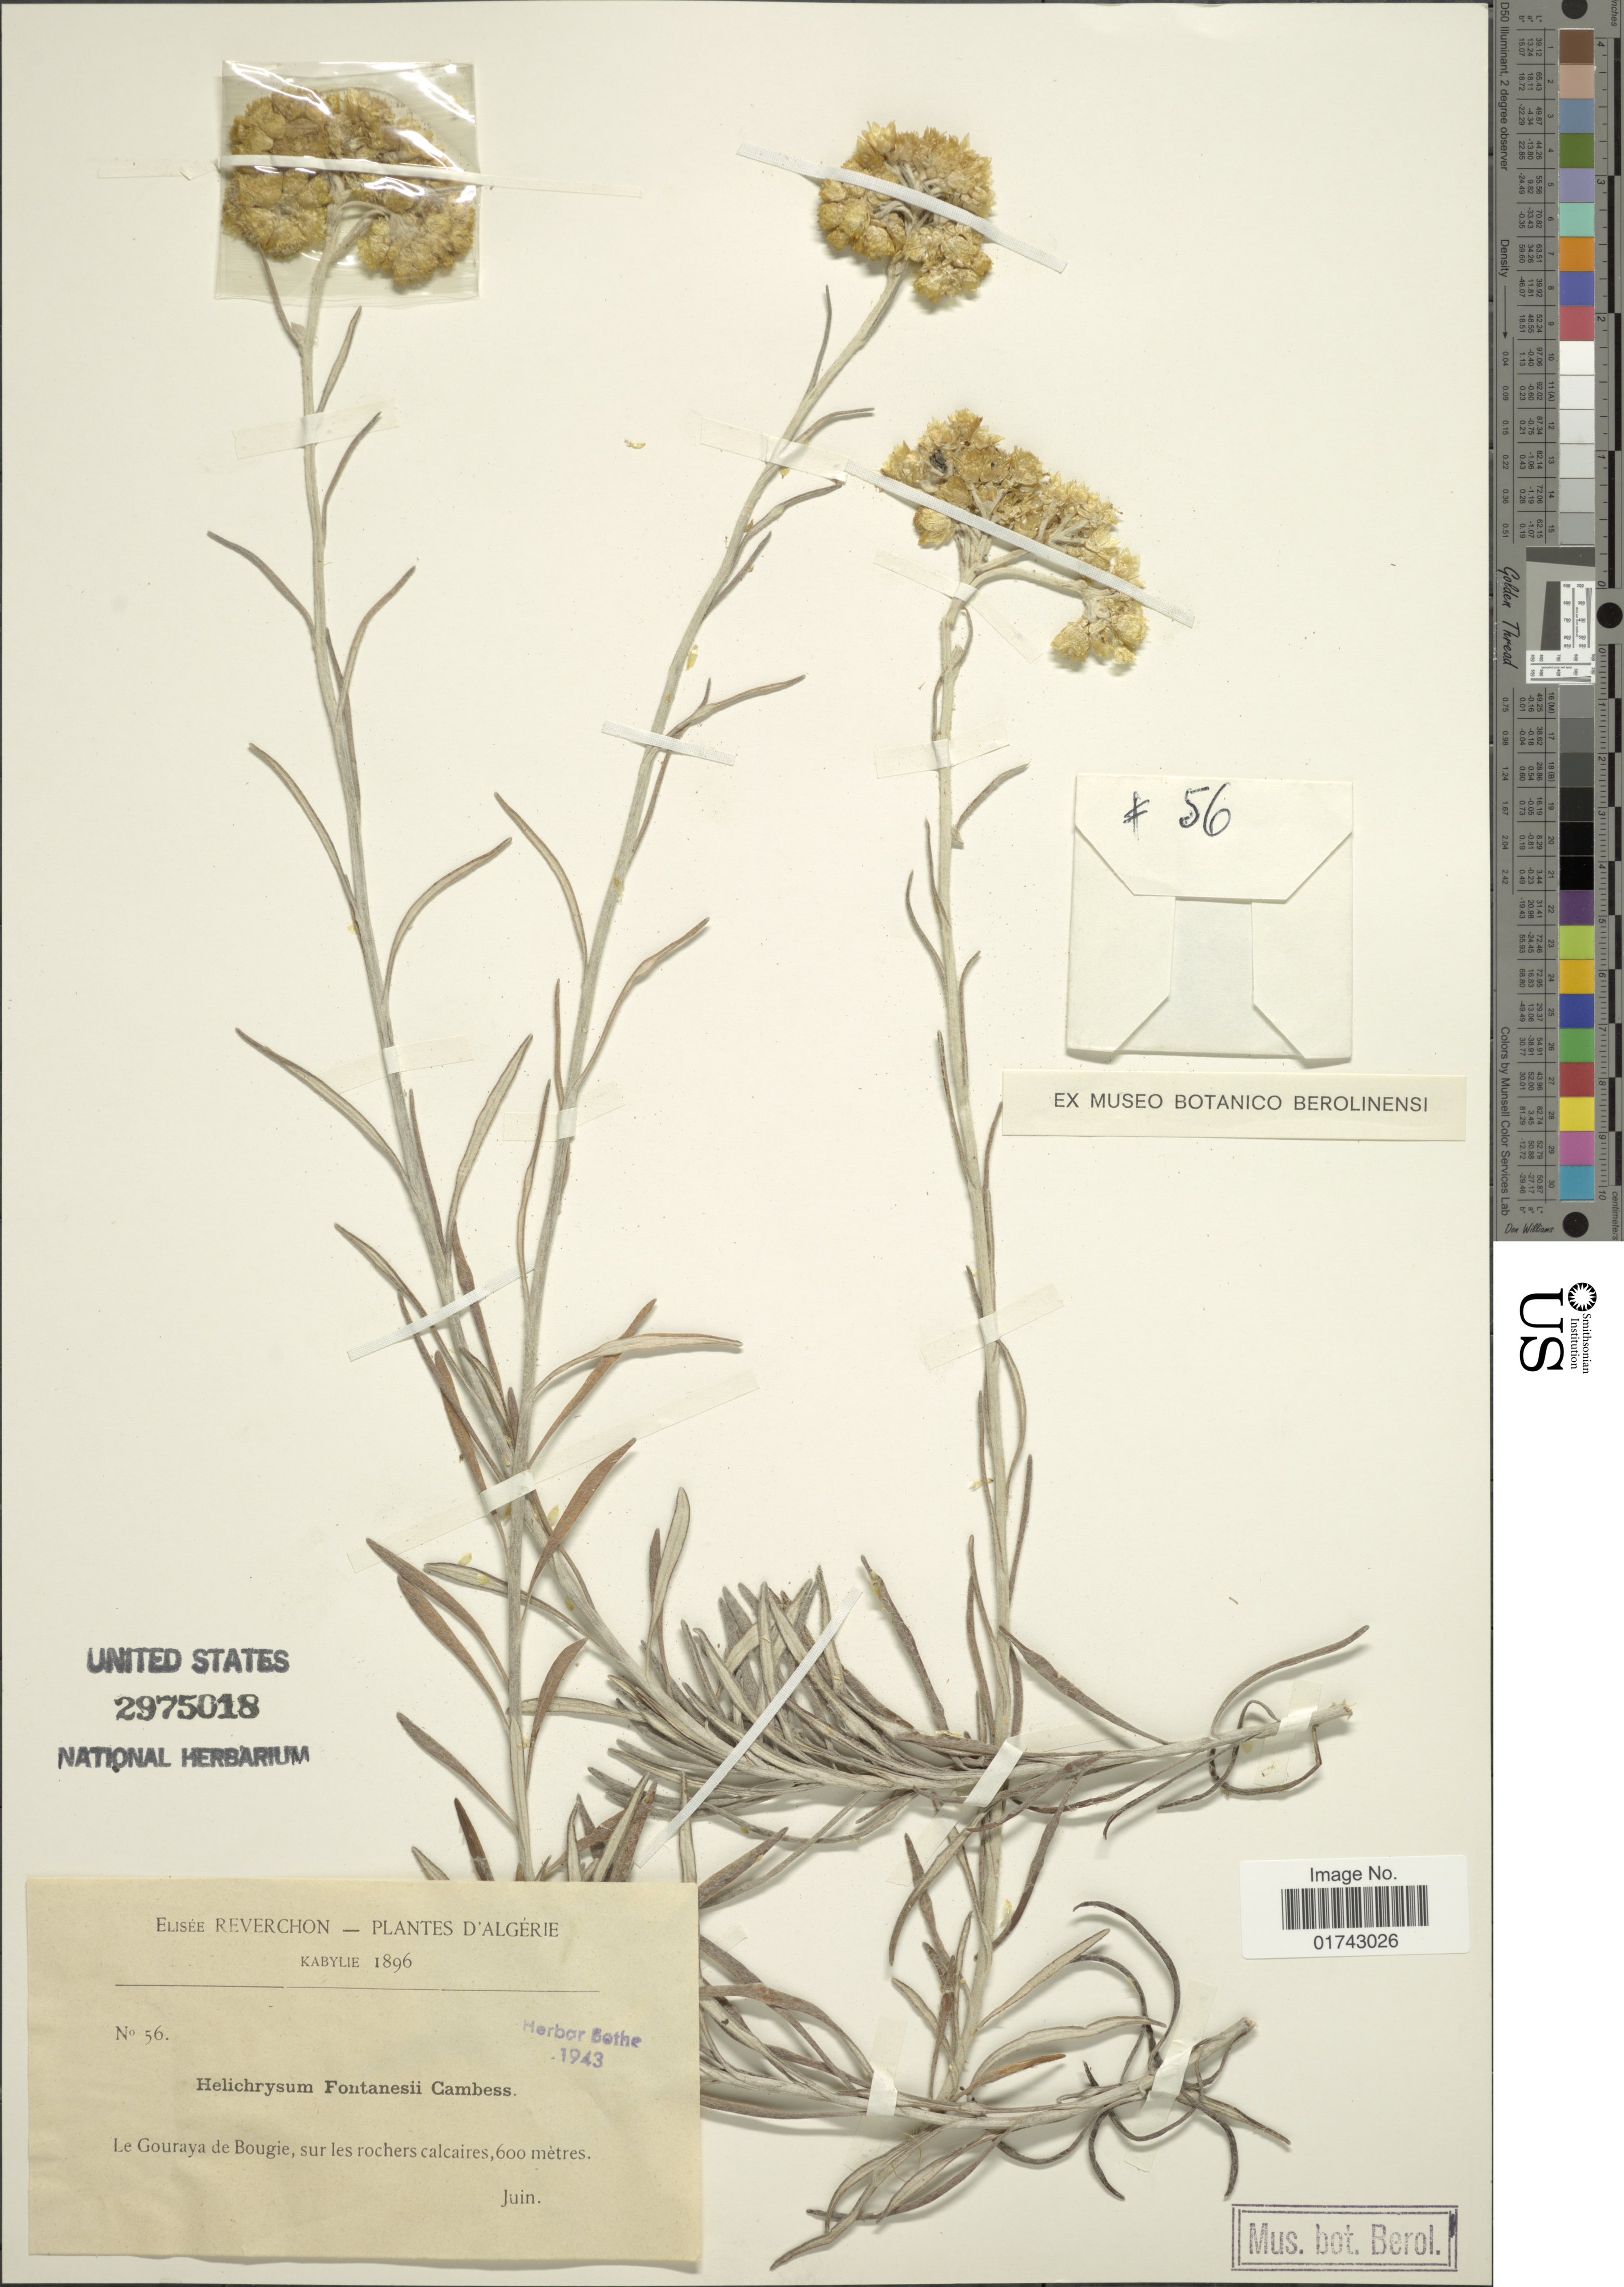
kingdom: Plantae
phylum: Tracheophyta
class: Magnoliopsida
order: Asterales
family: Asteraceae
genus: Helichrysum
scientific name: Helichrysum fontanesii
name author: Cambess.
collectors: E. Reverchon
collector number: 56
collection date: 1896-06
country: Algeria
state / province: Béjaïa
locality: Le Gouraya de Bougie, sur les rochers calcaires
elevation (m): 600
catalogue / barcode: US 2975018